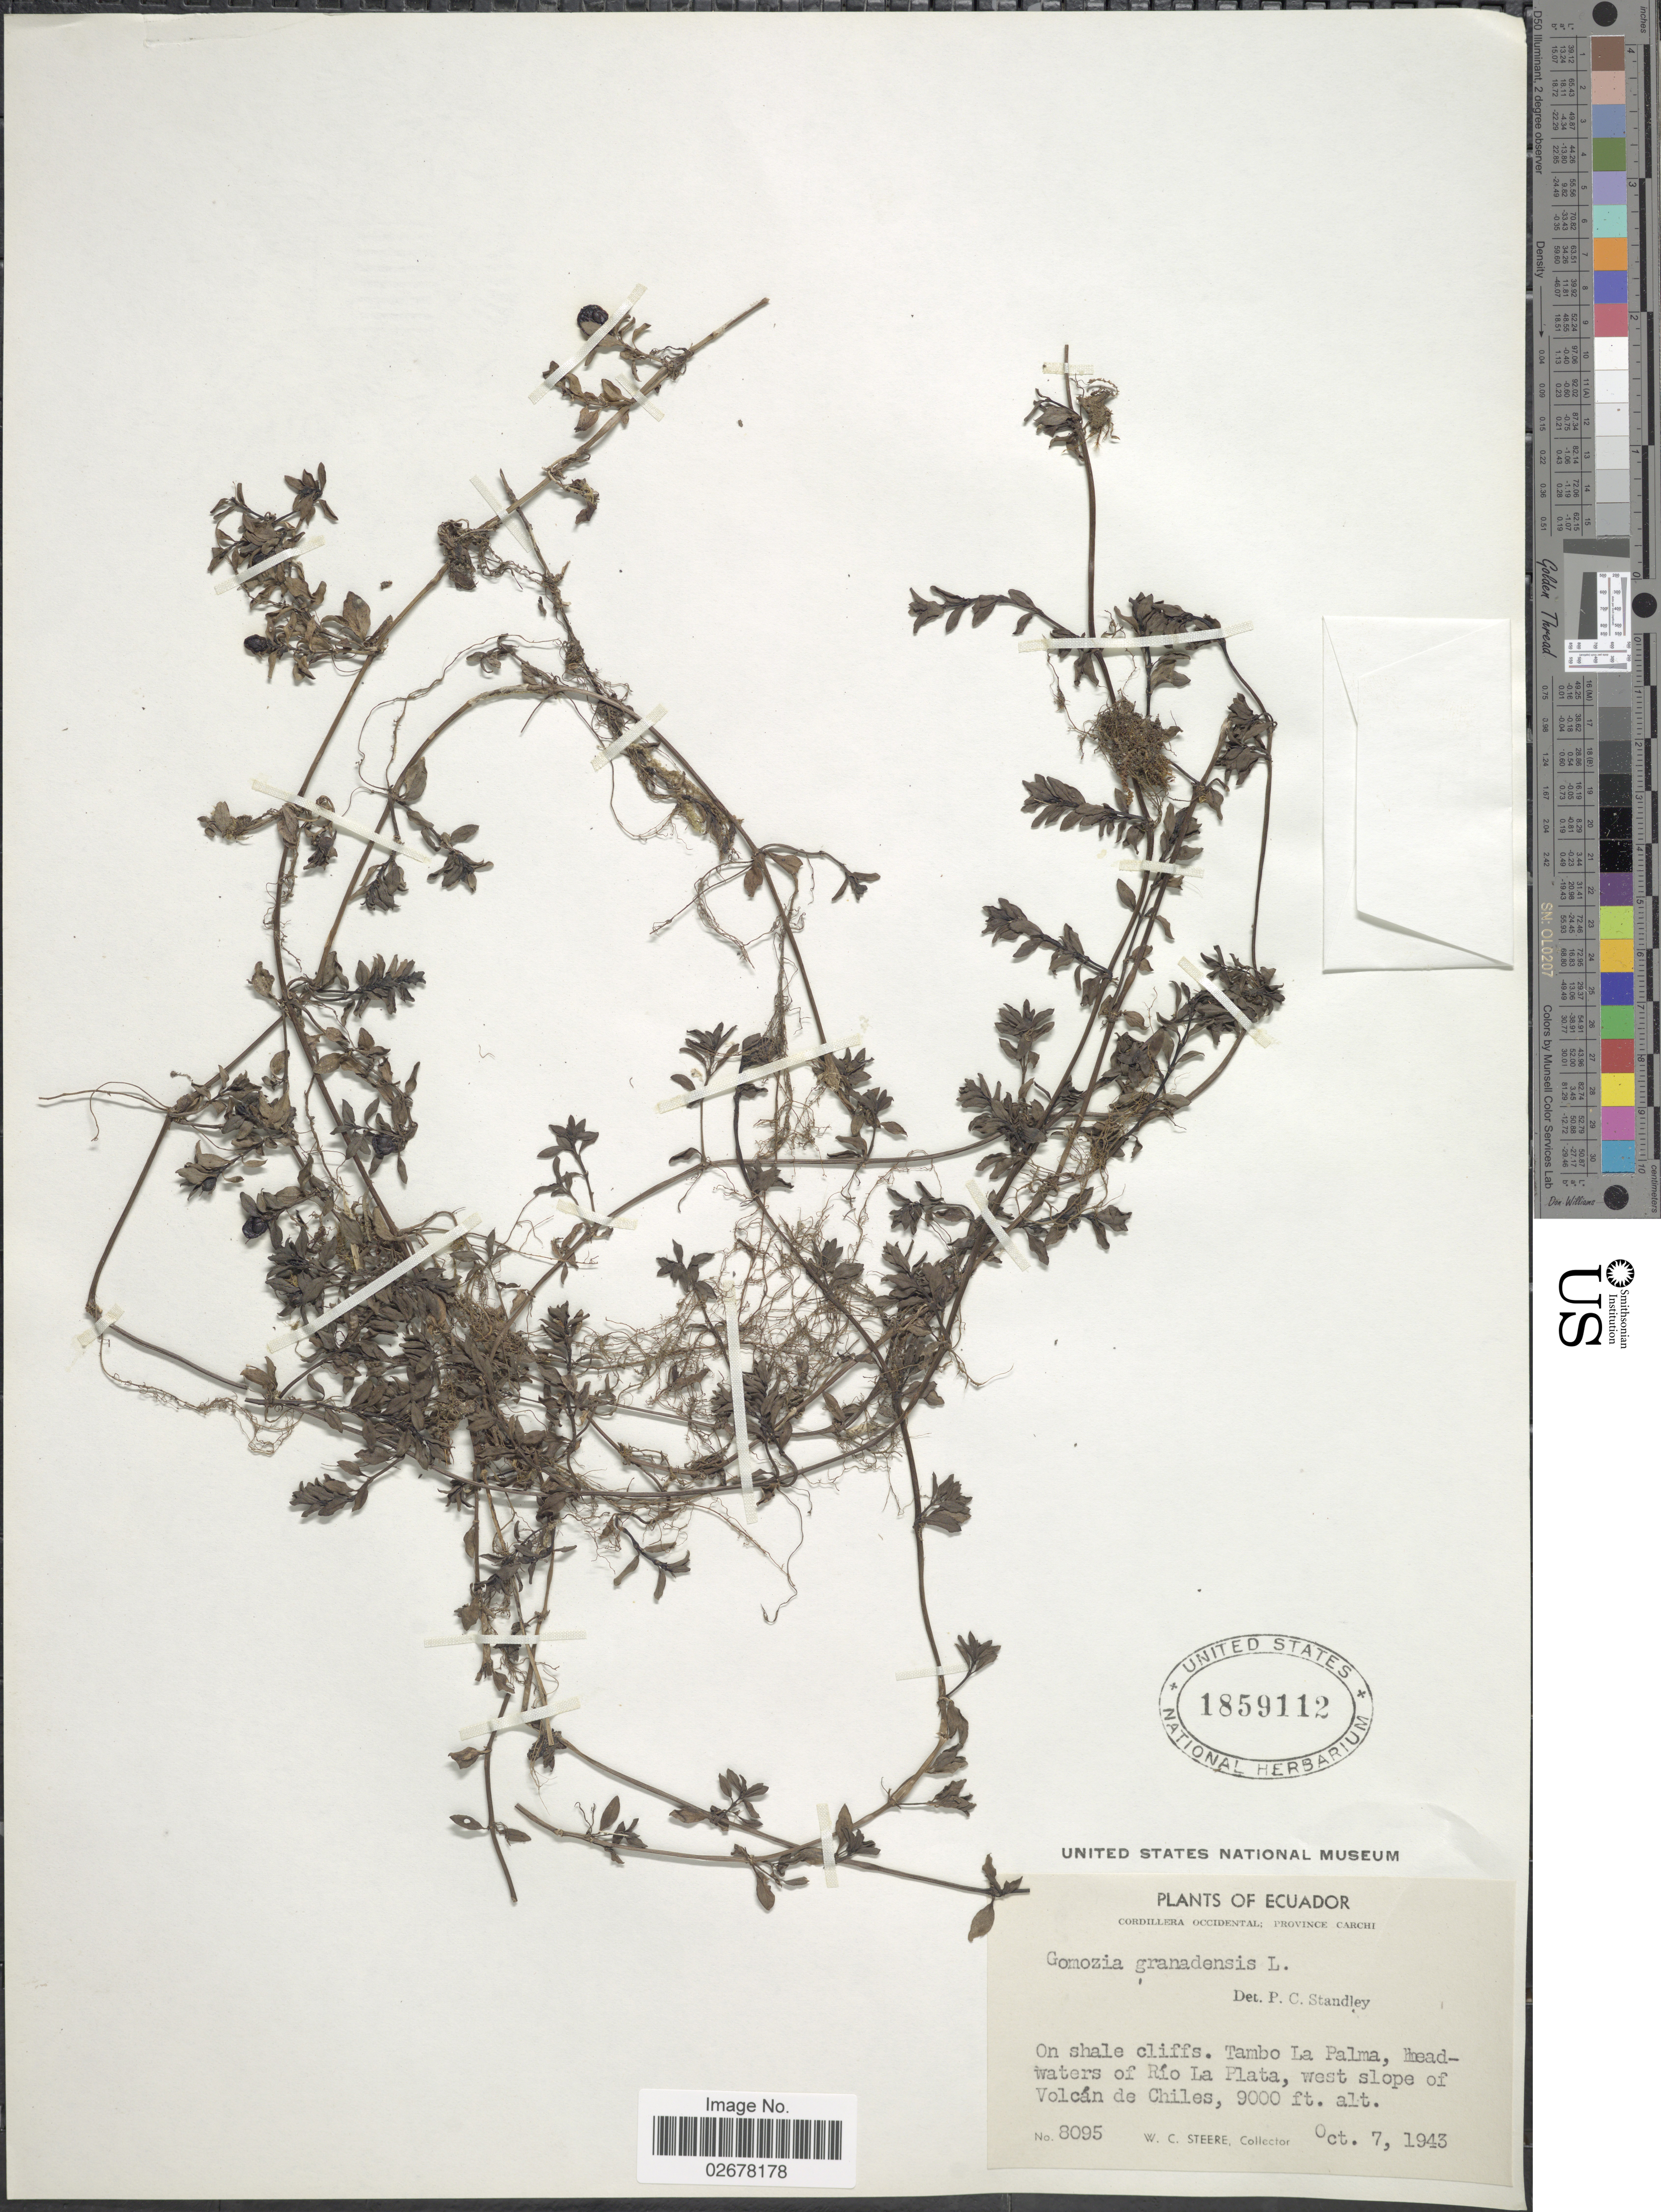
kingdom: Plantae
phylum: Tracheophyta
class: Magnoliopsida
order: Gentianales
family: Rubiaceae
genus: Nertera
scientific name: Nertera depressa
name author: Banks & Sol. ex Gaertn.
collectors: W. C. Steere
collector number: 8095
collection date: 1943-10-07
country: Ecuador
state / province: Carchi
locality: Cordillera Occidental, On shale cliffs. Tambo La Palma, headwaters of Río La Plata, west slope of Volcán de Chiles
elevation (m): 2743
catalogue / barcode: US 1859112